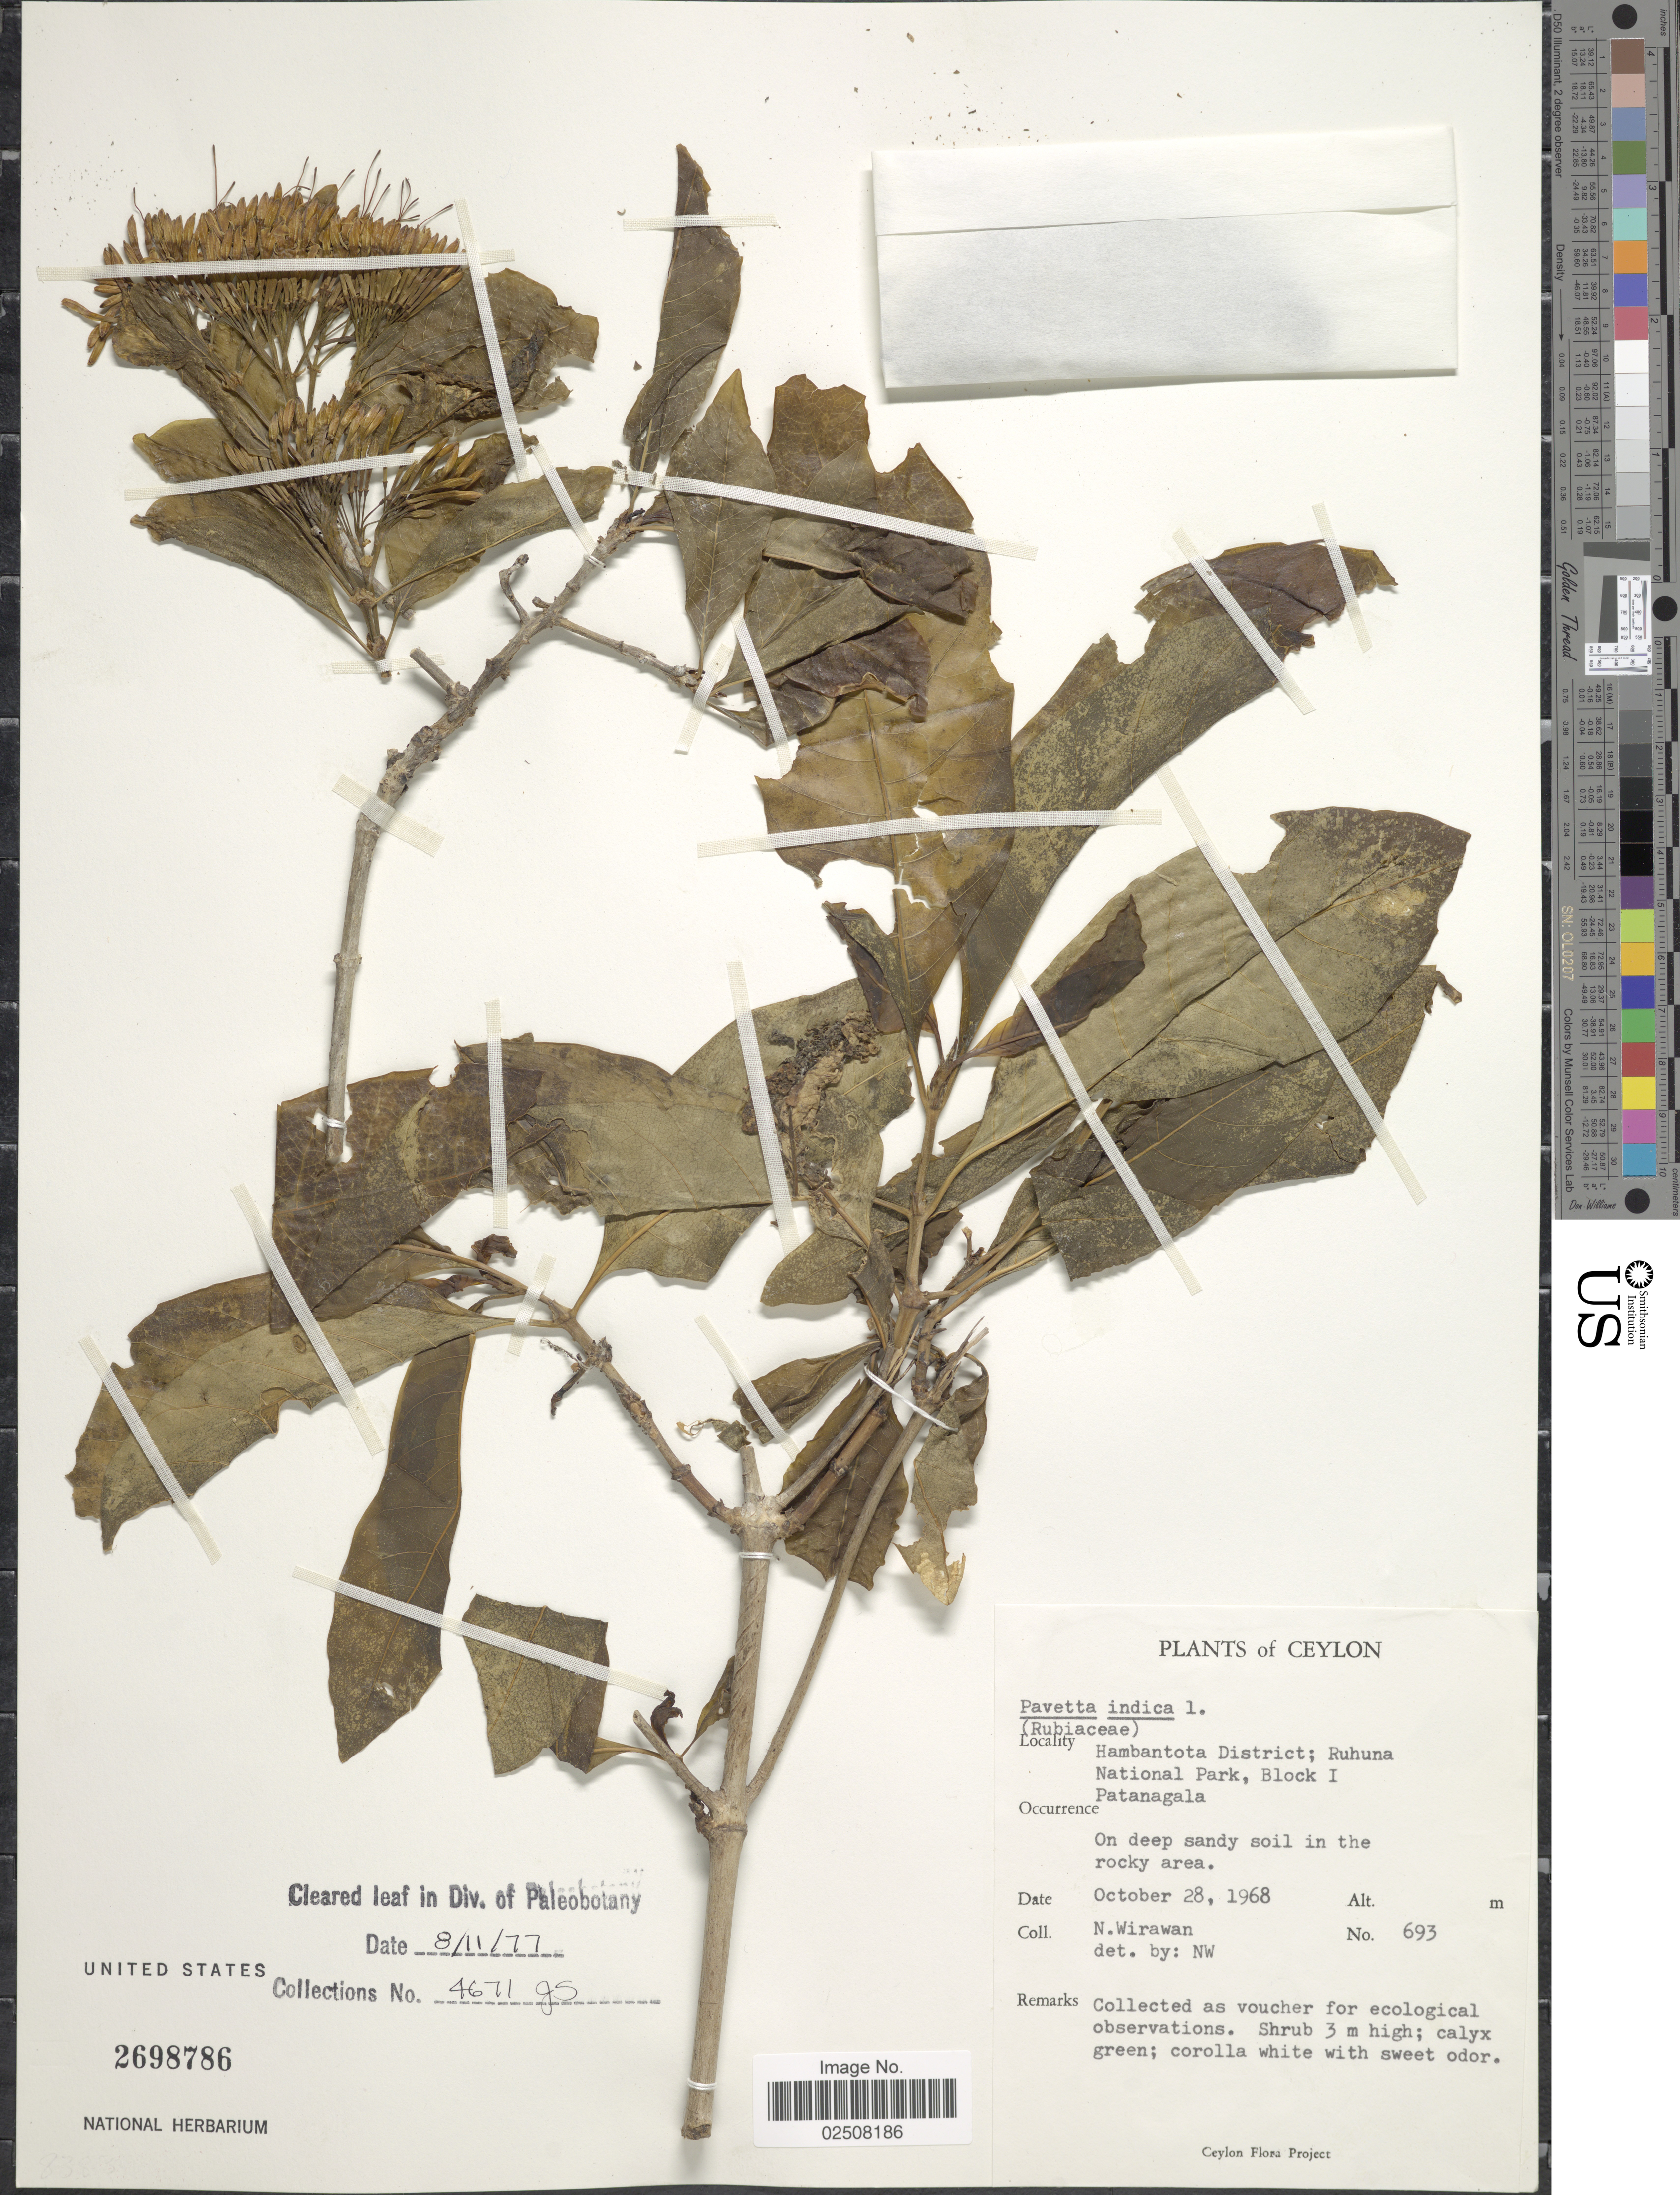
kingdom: Plantae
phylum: Tracheophyta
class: Magnoliopsida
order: Gentianales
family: Rubiaceae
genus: Pavetta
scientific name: Pavetta indica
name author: L.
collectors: N. Wirawan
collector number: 693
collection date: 1968-10-28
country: Sri Lanka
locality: Ceylon, Hambantota District; Ruhuna National Park, Block I, Patanagala.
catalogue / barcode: US 2698786